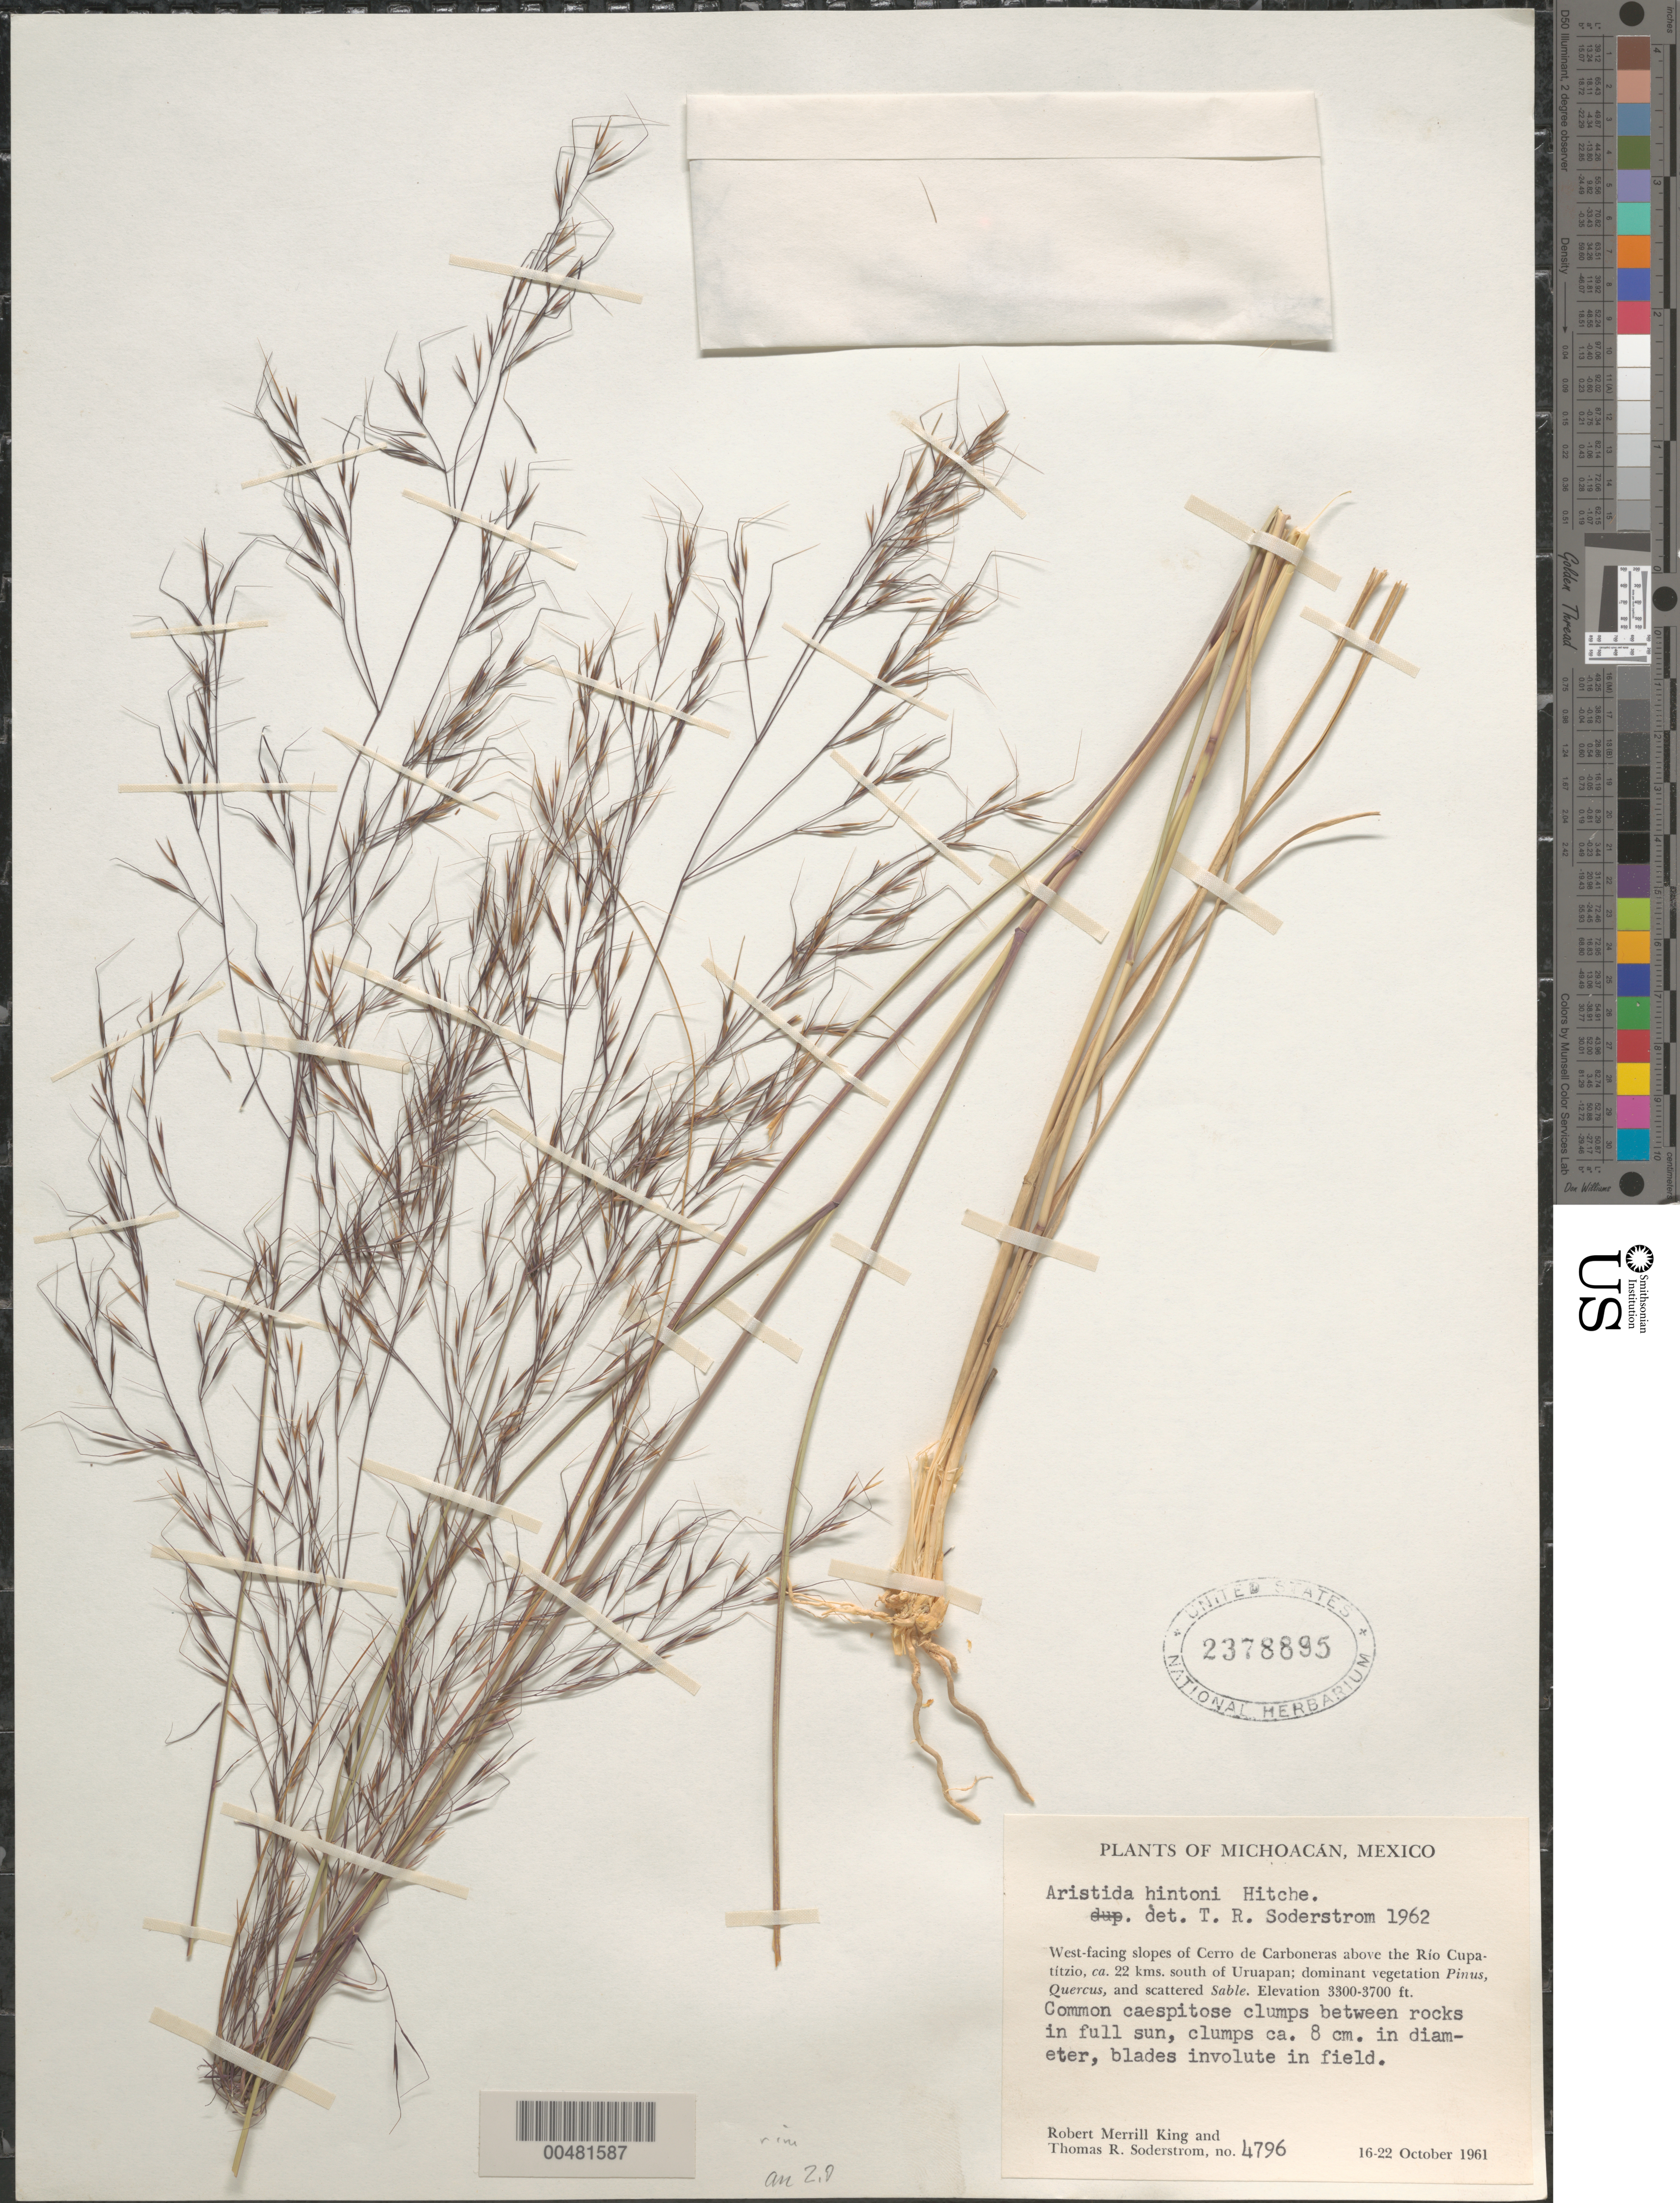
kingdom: Plantae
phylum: Tracheophyta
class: Liliopsida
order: Poales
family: Poaceae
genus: Aristida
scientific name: Aristida hintonii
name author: Hitchc.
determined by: Soderstrom, T. R.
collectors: R. M. King & T. R. Soderstrom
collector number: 4796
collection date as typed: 16 Oct 1961 to 22 Oct 1961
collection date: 1961-10-16/1961-10-22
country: Mexico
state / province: Michoacán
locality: W-facing slopes of Cerro de Carboneras above the Rio Cupatítzio, ca 22 km S of Uruapan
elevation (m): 1006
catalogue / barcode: US 2378895